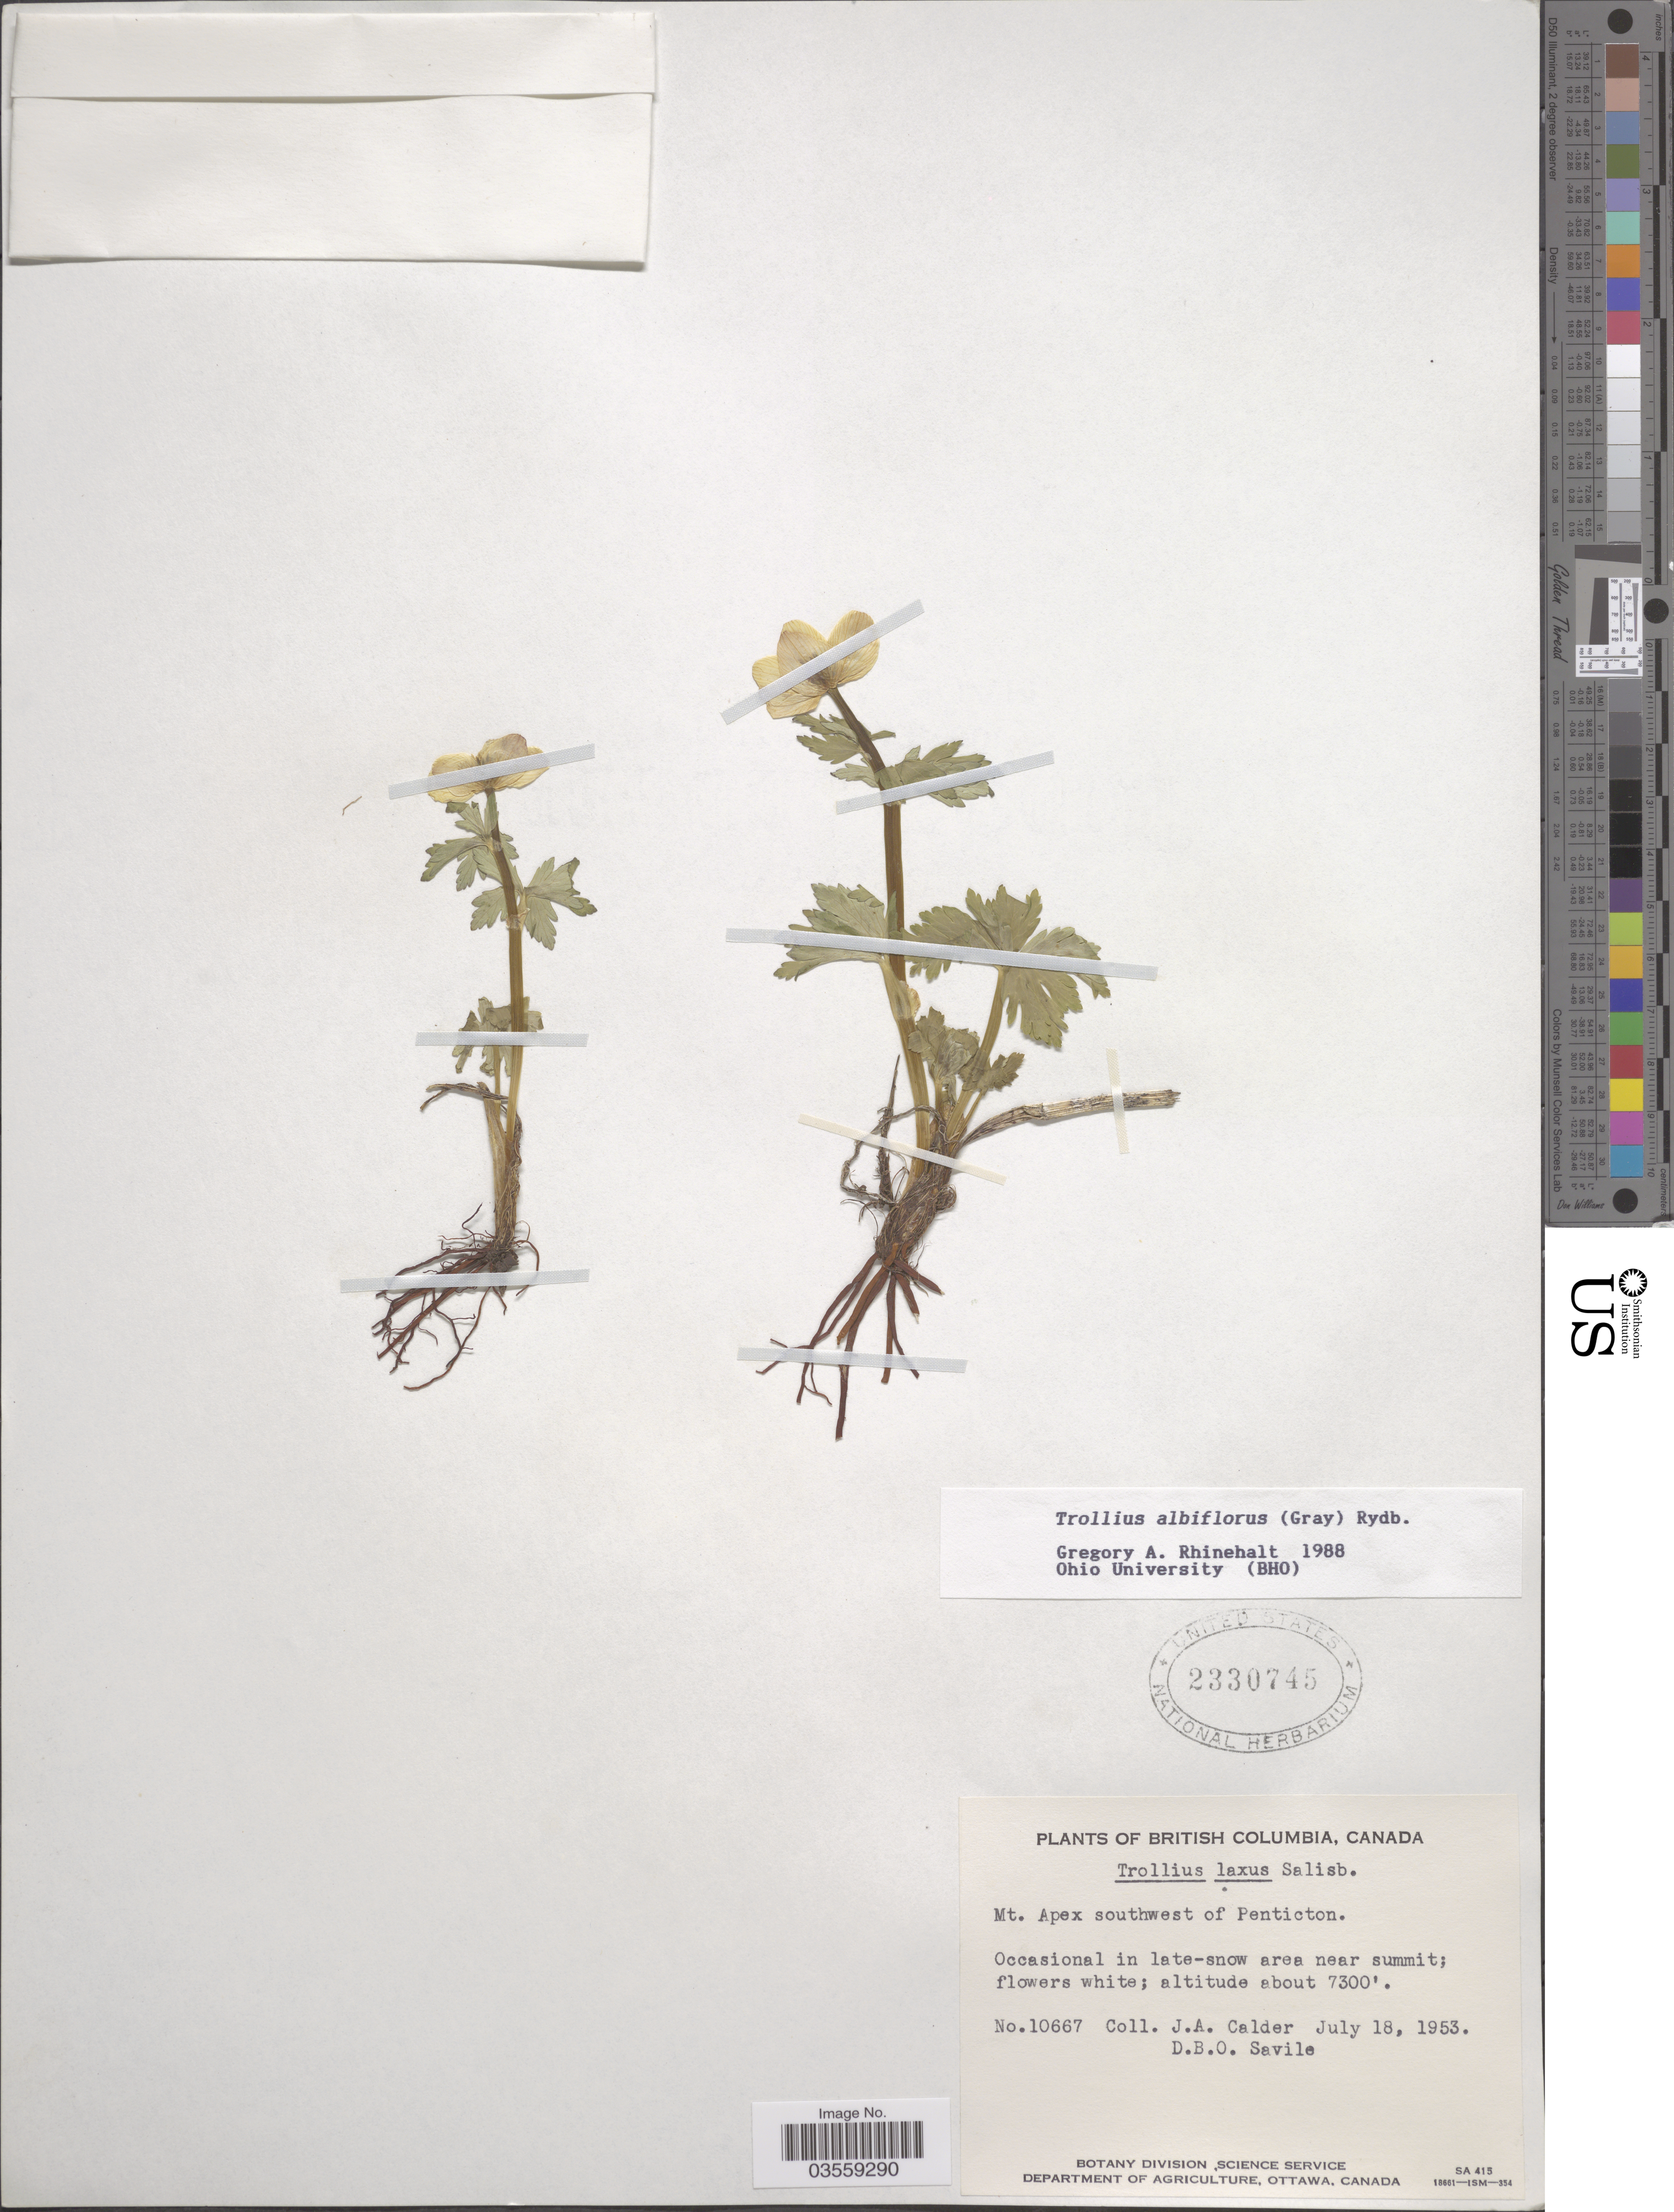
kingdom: Plantae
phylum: Tracheophyta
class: Magnoliopsida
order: Ranunculales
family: Ranunculaceae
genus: Trollius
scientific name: Trollius albiflorus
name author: (A. Gray) Rydb.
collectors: J. A. Calder & D. Savile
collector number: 10667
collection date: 1953-07-18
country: Canada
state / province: British Columbia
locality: Mt. Apex southwest of Penticton.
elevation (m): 2225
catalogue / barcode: US 2330745